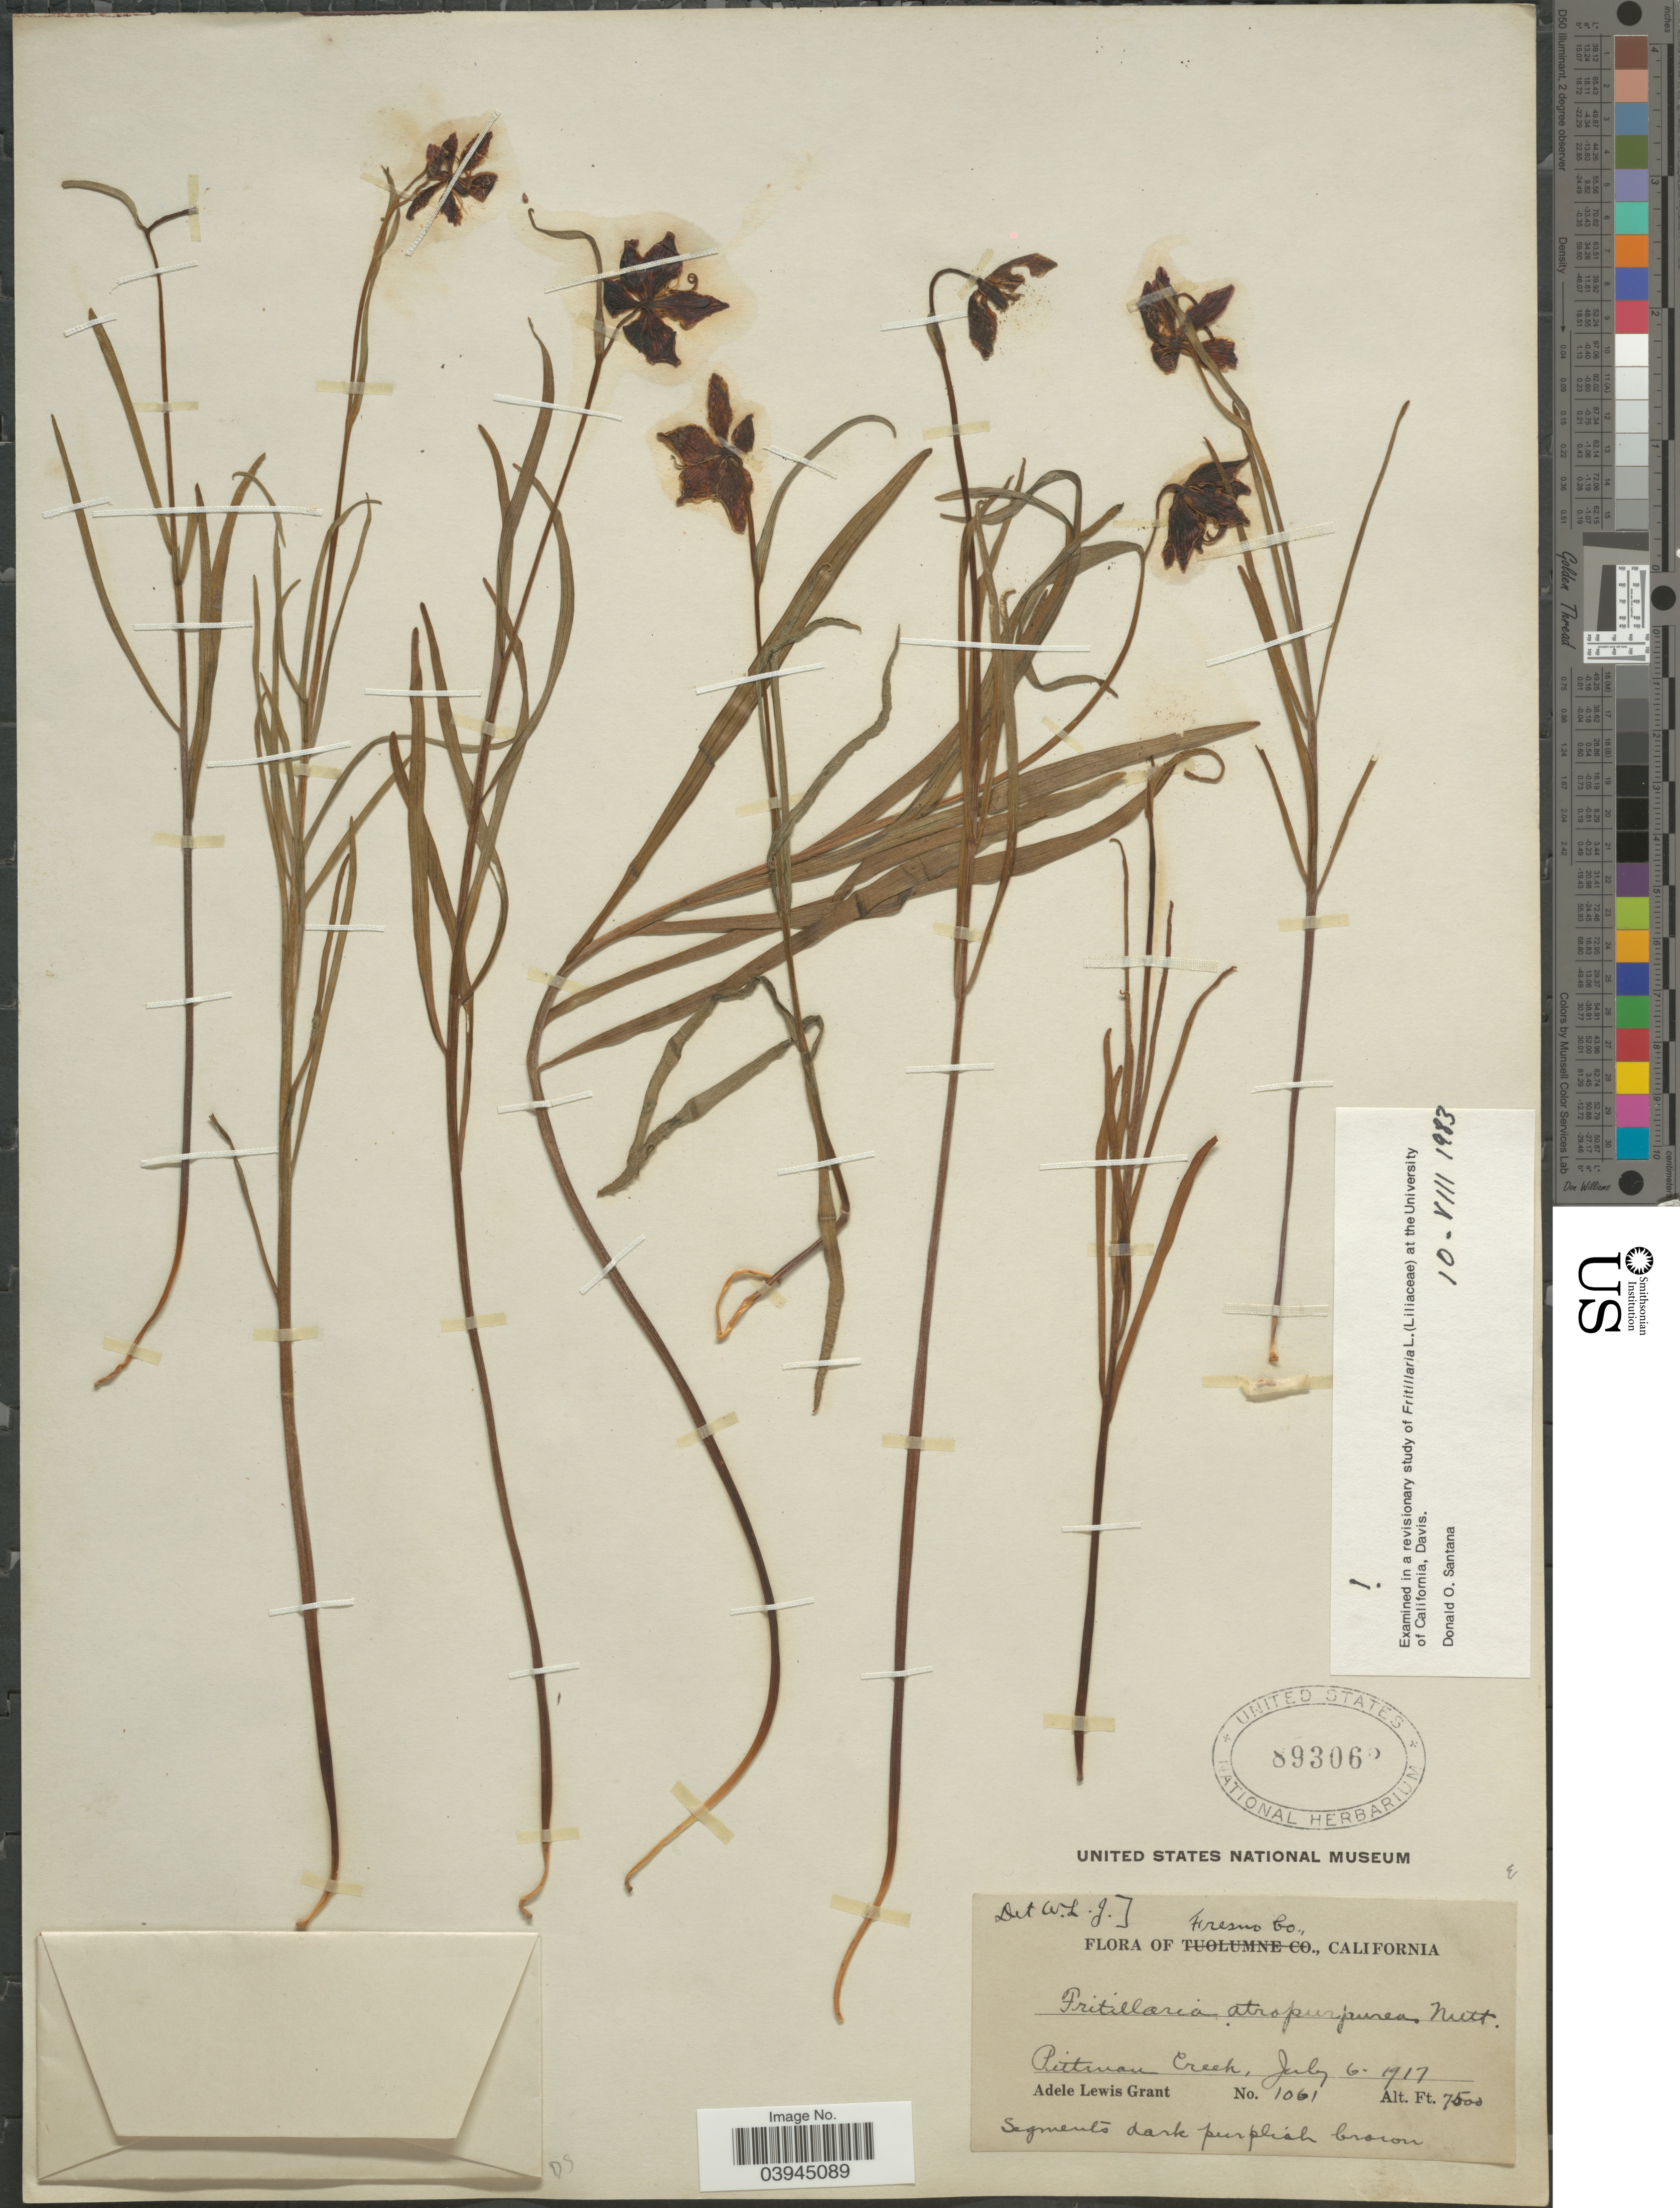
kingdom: Plantae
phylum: Tracheophyta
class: Liliopsida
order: Liliales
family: Liliaceae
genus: Fritillaria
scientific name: Fritillaria atropurpurea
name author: Nutt.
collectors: A. L. Grant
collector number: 1061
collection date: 1917-07-06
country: United States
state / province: California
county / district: Fresno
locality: Fresno Co. Pittman Creek.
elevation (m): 2286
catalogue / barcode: US 893062